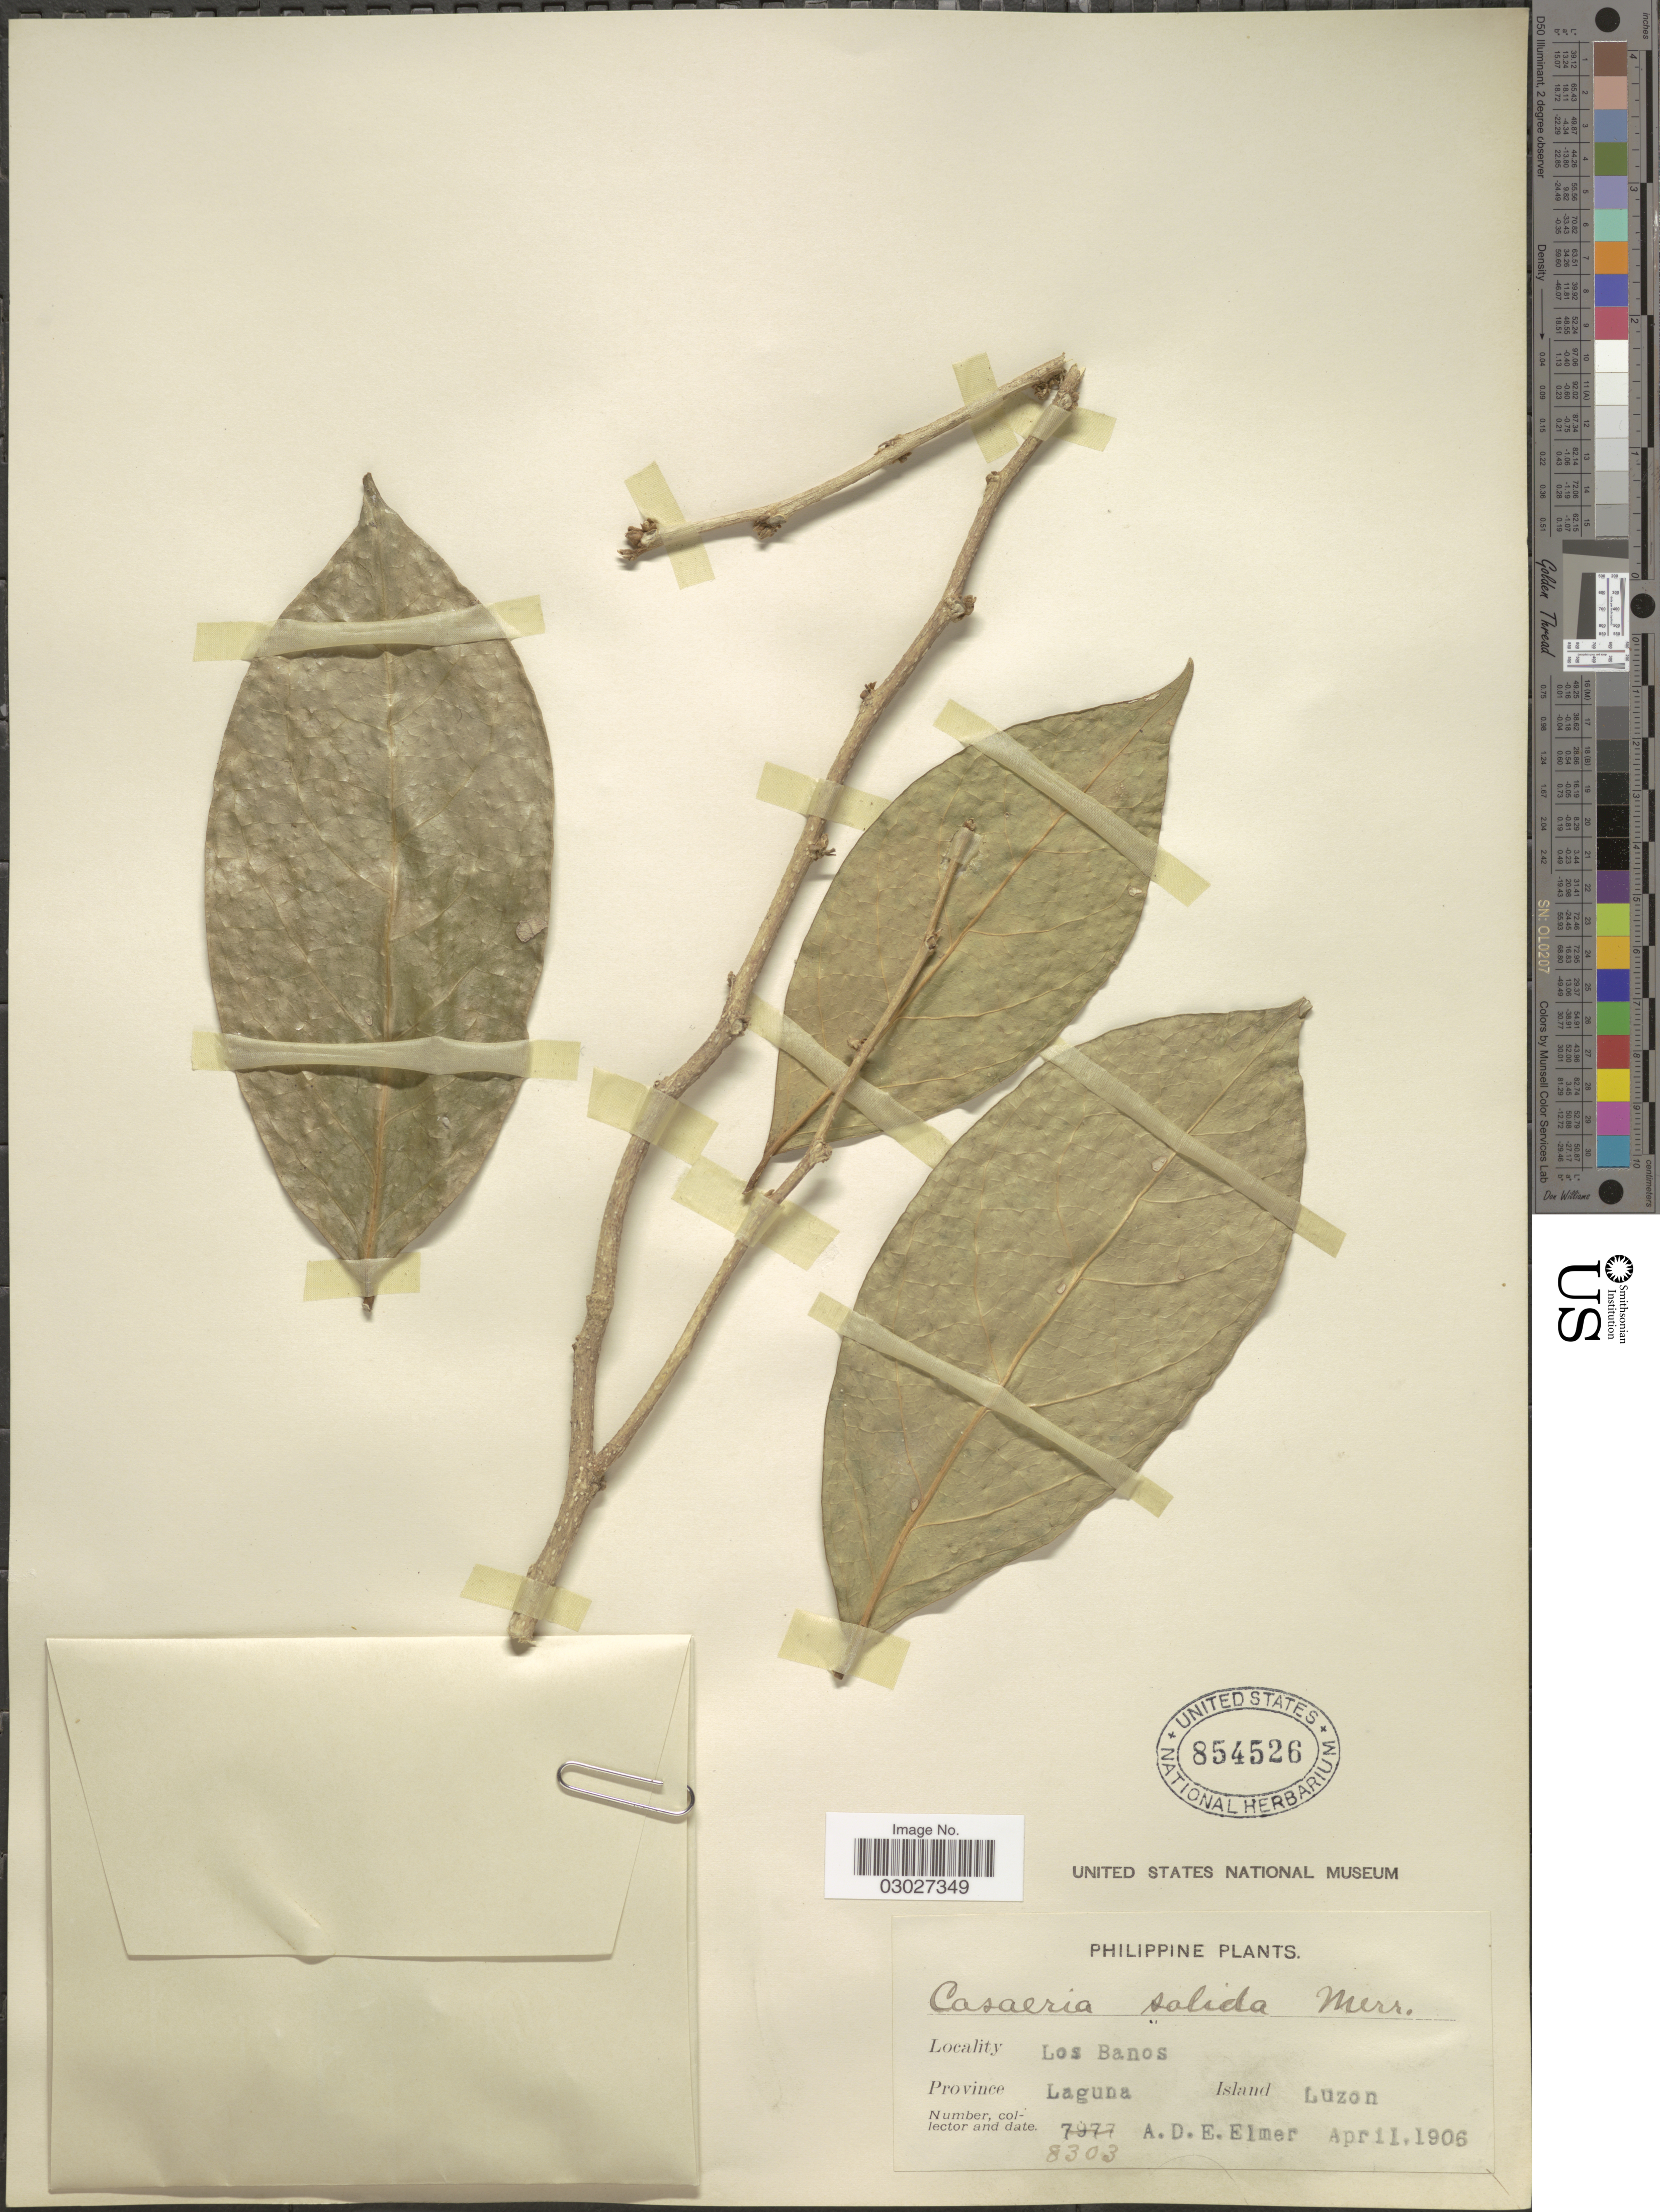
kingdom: Plantae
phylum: Tracheophyta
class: Magnoliopsida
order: Malpighiales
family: Salicaceae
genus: Casearia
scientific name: Casearia trivalvis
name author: (Blanco) Merr.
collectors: A. D. E. Elmer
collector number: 8303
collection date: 1906-04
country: Philippines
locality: Los Banos, Province Laguna, Island Luzon.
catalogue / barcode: US 854526